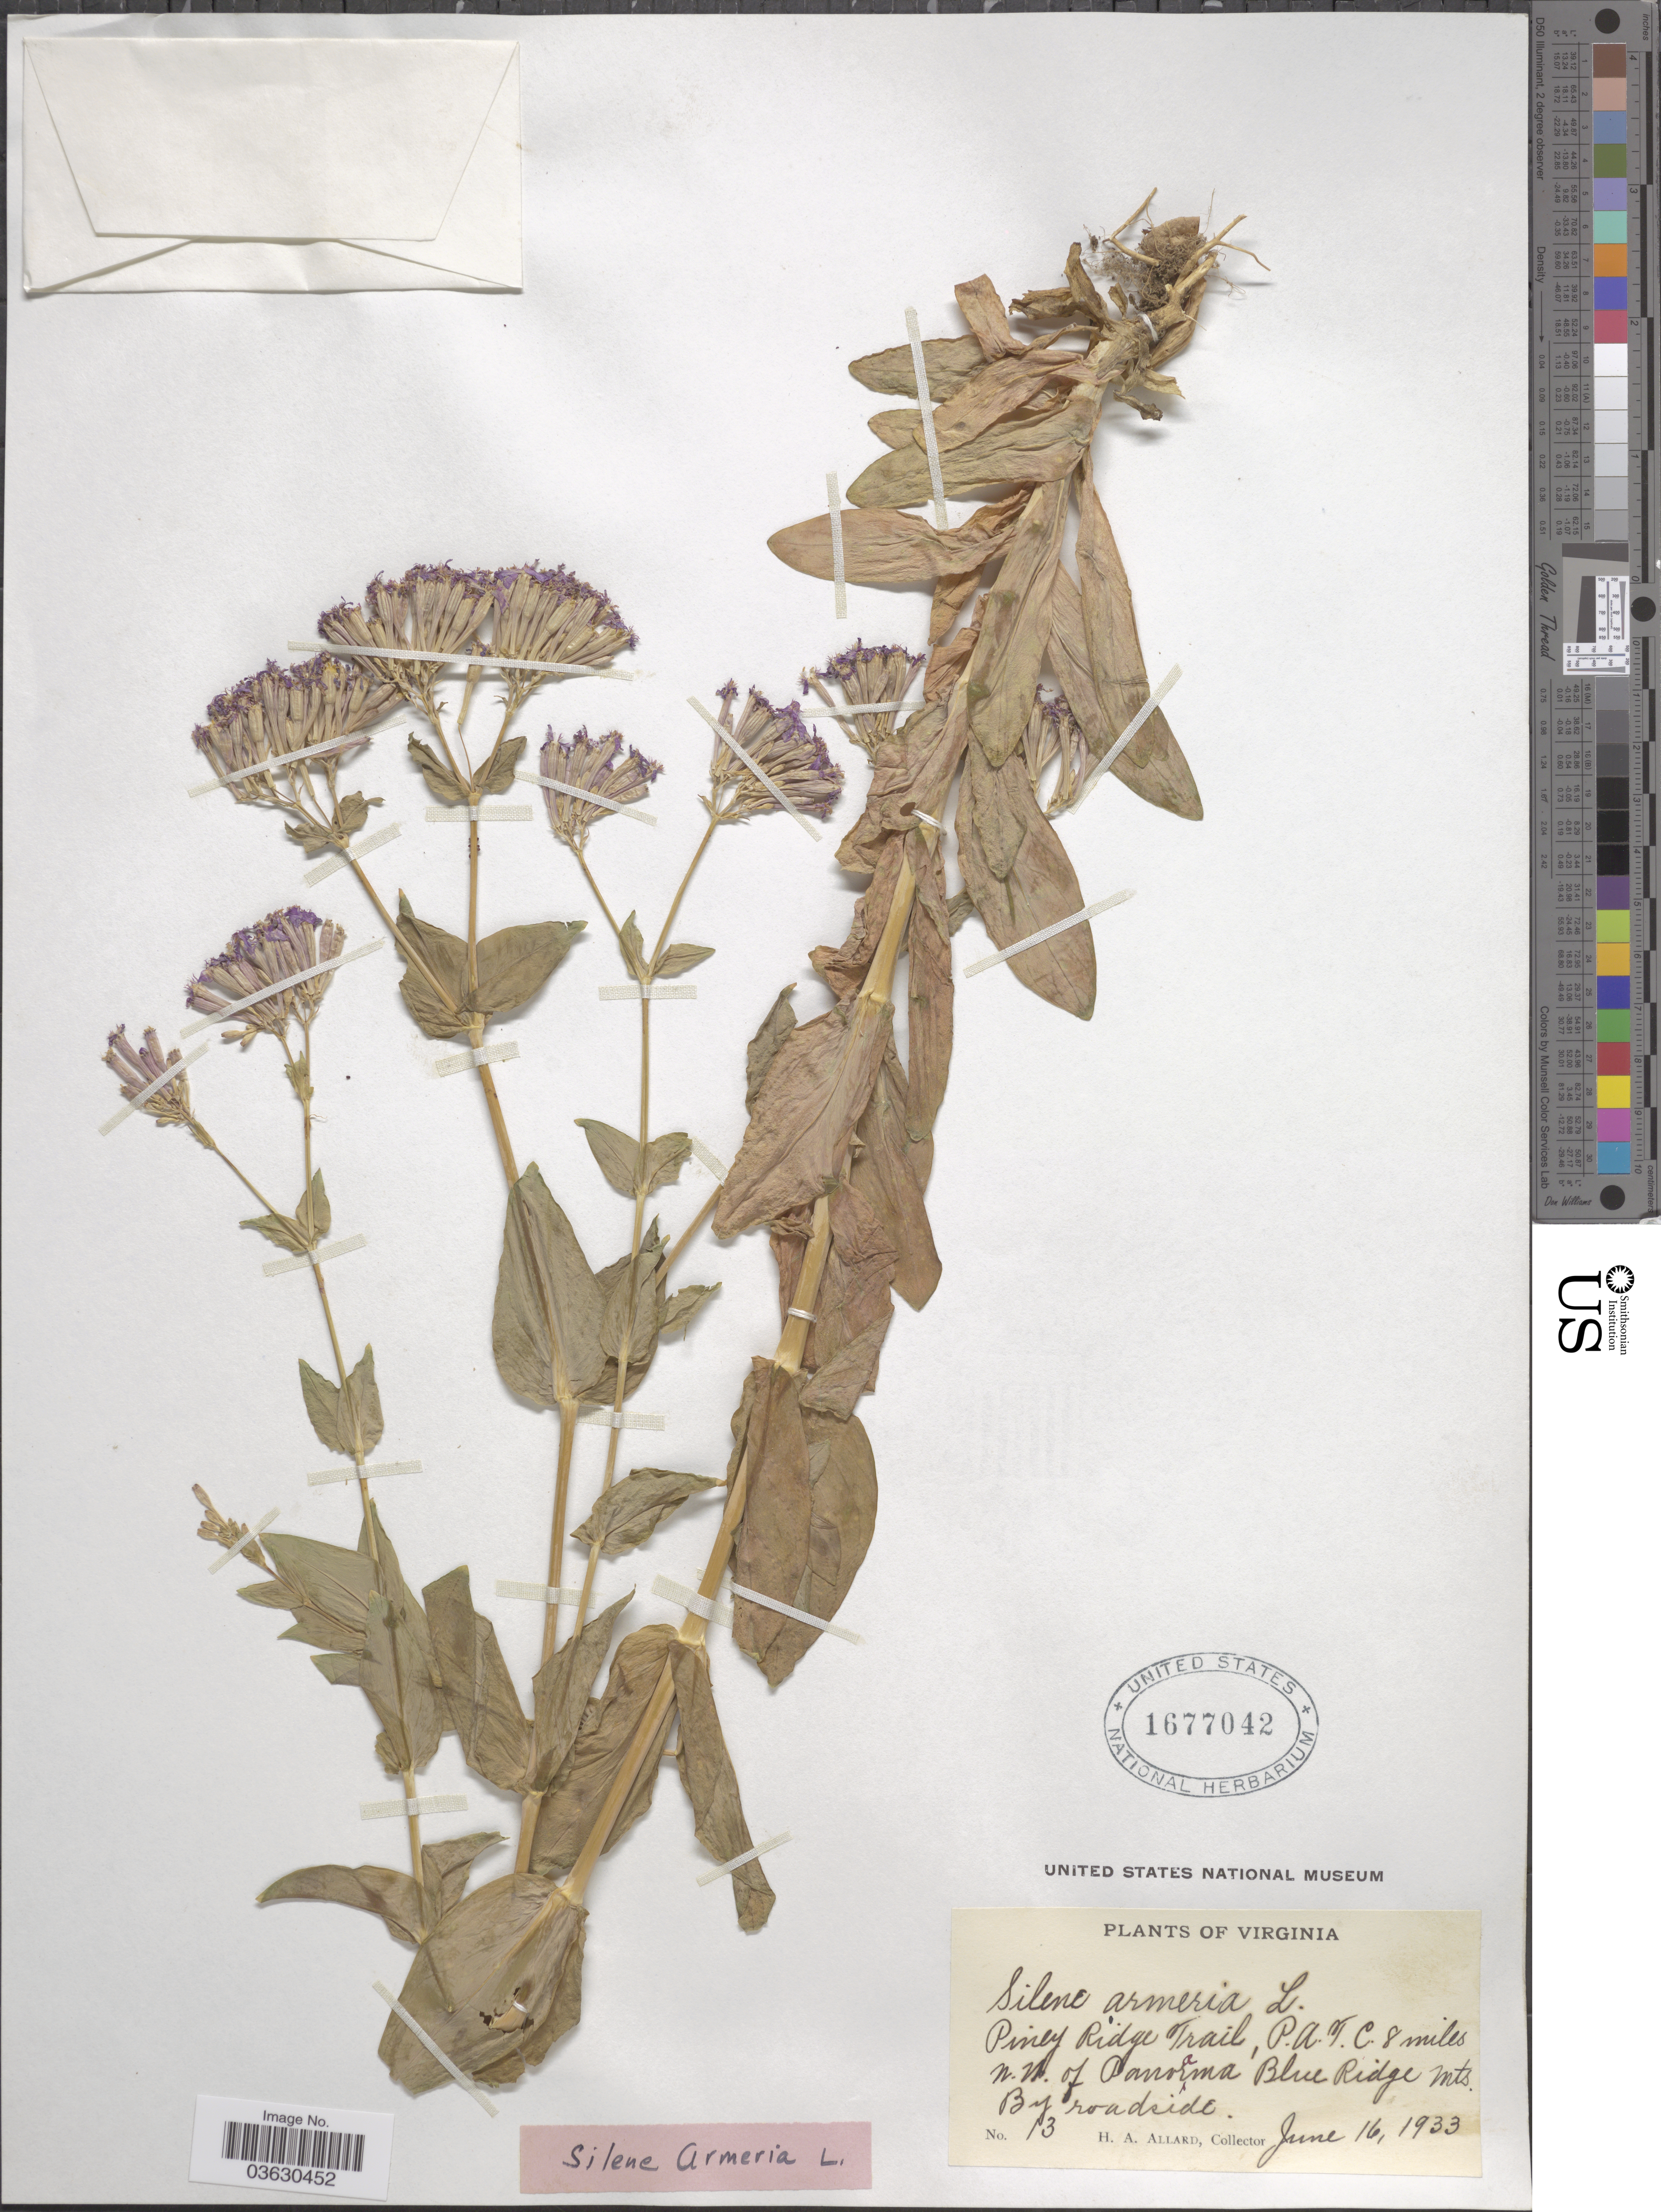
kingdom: Plantae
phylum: Tracheophyta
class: Magnoliopsida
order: Caryophyllales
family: Caryophyllaceae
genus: Atocion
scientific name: Atocion armeria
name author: (L.) Raf.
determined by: U.S. National Herbarium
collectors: H. A. Allard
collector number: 13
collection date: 1933-06-16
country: United States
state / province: Virginia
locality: Piney Ridge Trail, P.A.T.C. 8 miles N.W. of Panorama Blue Ridge Mts.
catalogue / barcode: US 1677042